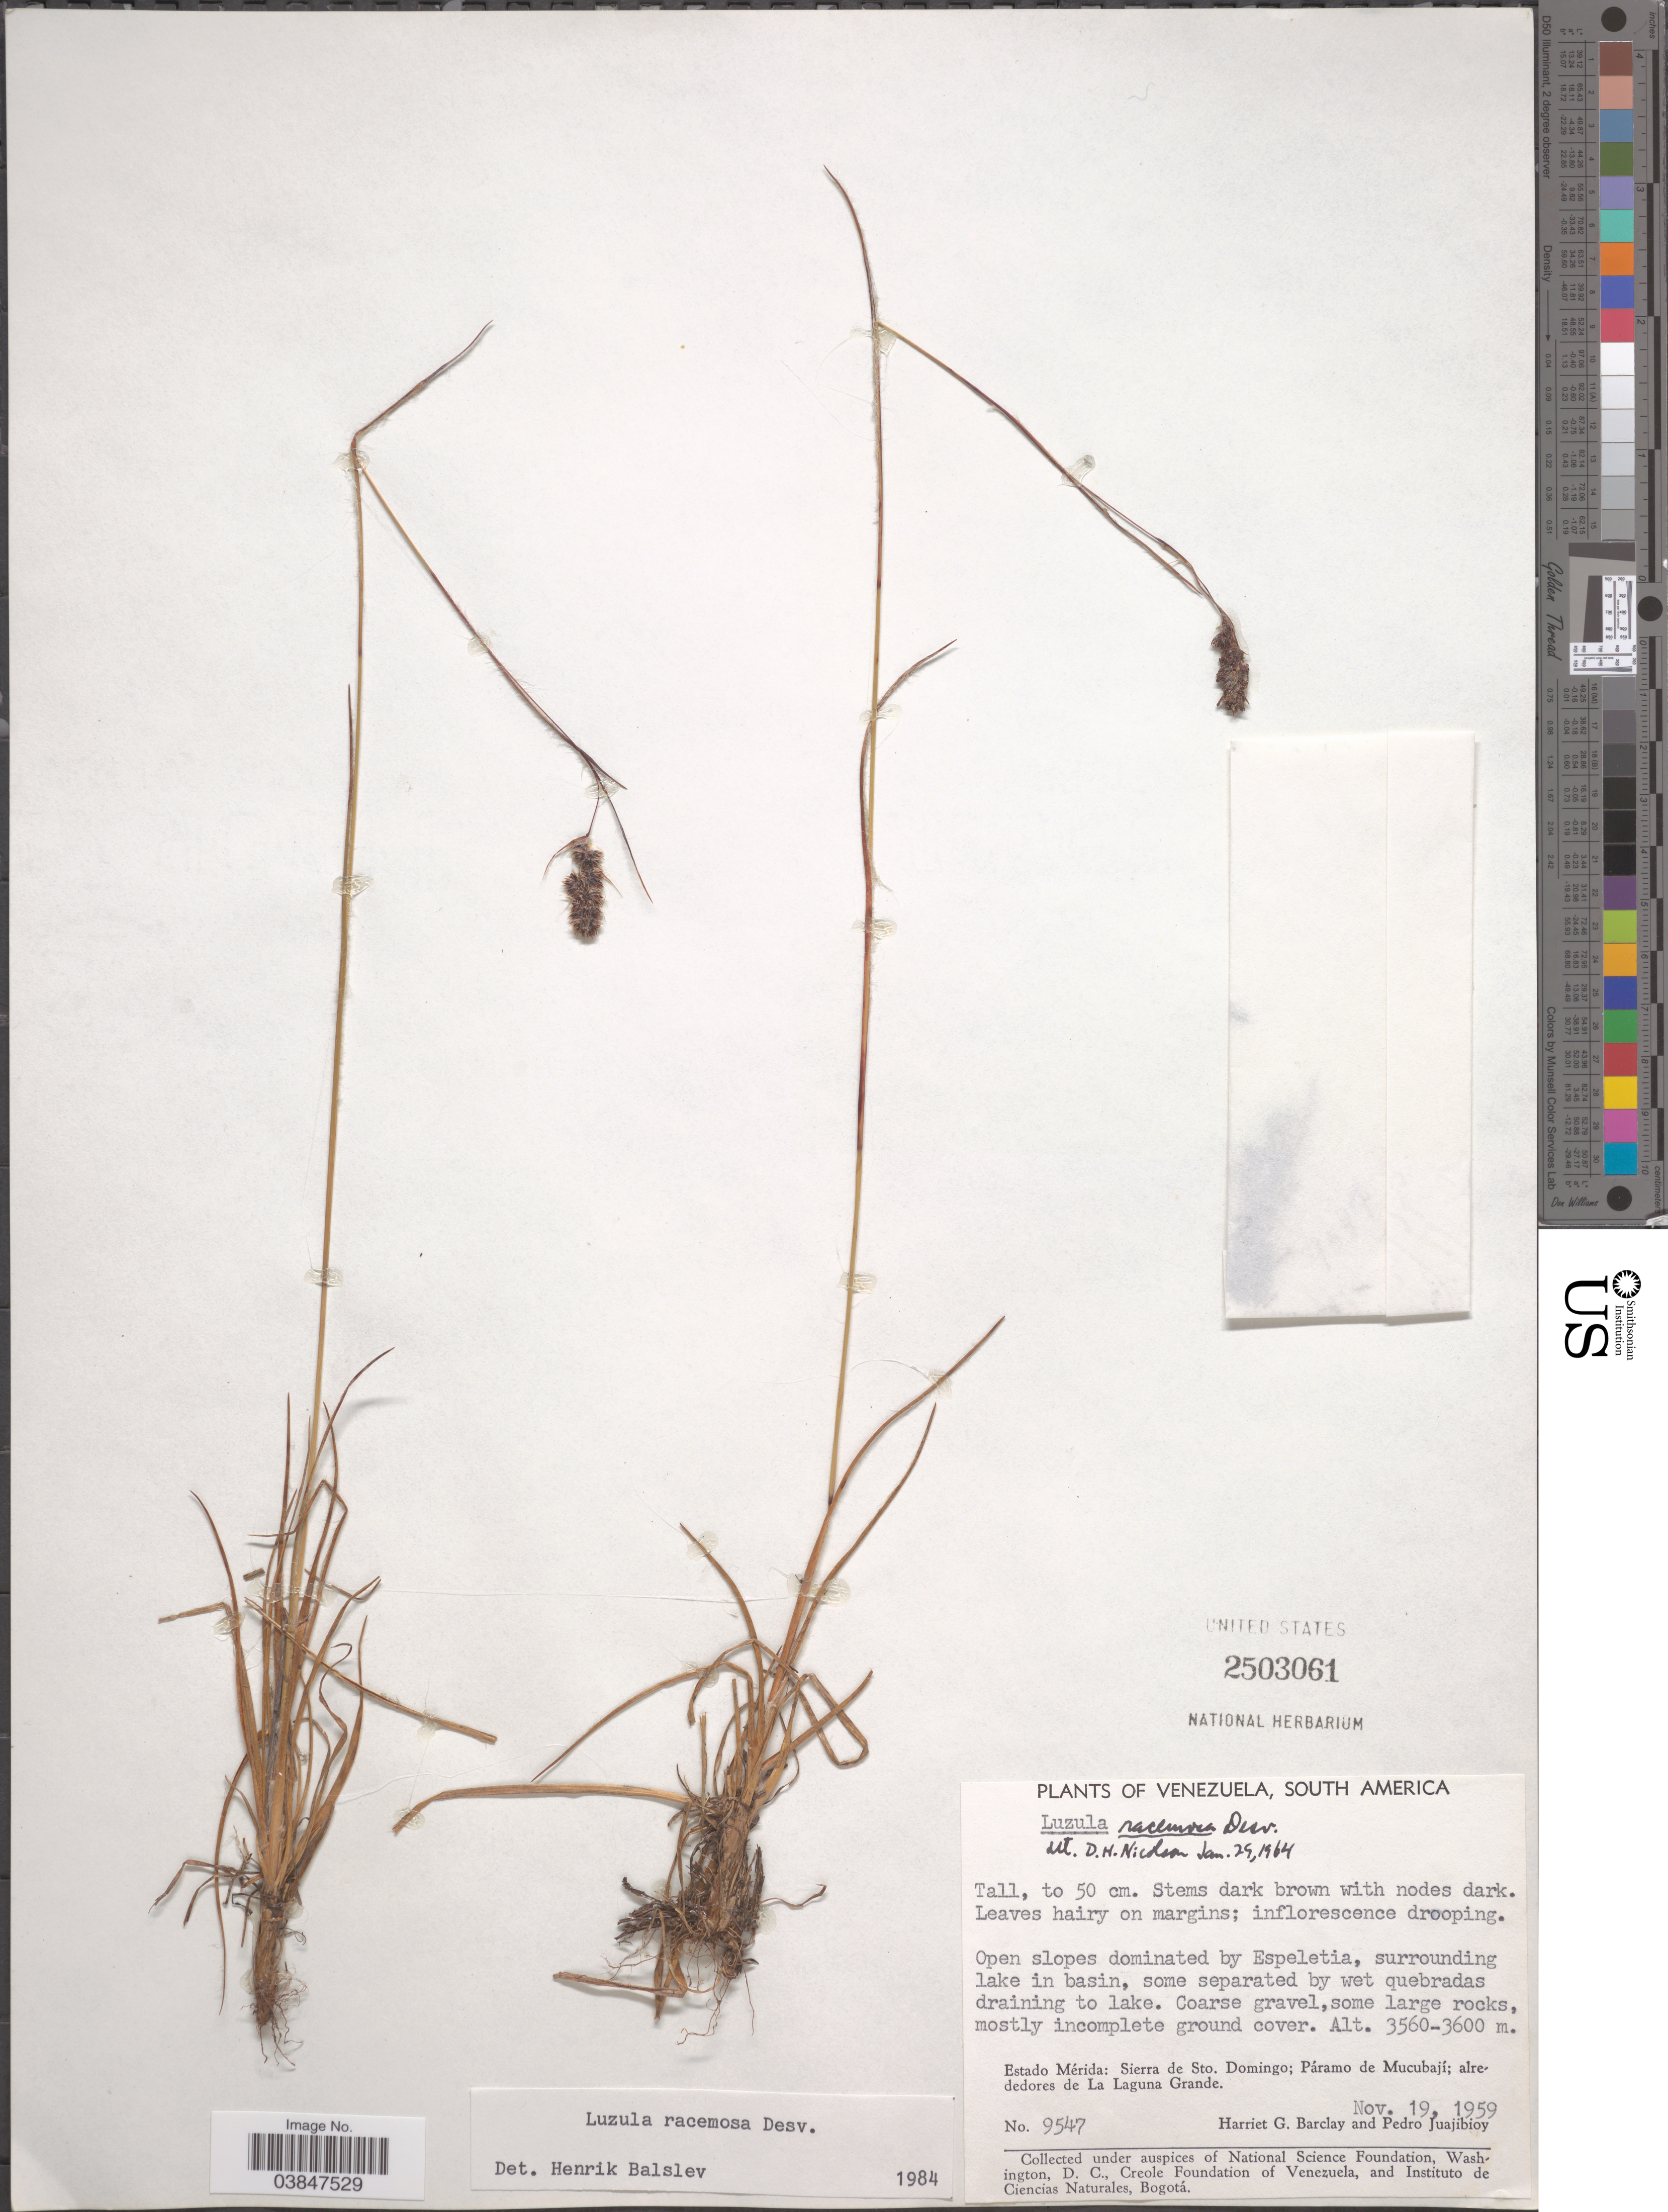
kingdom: Plantae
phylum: Tracheophyta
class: Liliopsida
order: Poales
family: Juncaceae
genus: Luzula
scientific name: Luzula racemosa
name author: Desv.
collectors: H. G. Barclay & P. Juajibioy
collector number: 9547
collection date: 1959-11-19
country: Venezuela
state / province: Merida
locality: Sierra de Sto. Domingo; Páramo de Mucubají; alrededores de La Laguna Grande.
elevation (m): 3560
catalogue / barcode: US 2503061